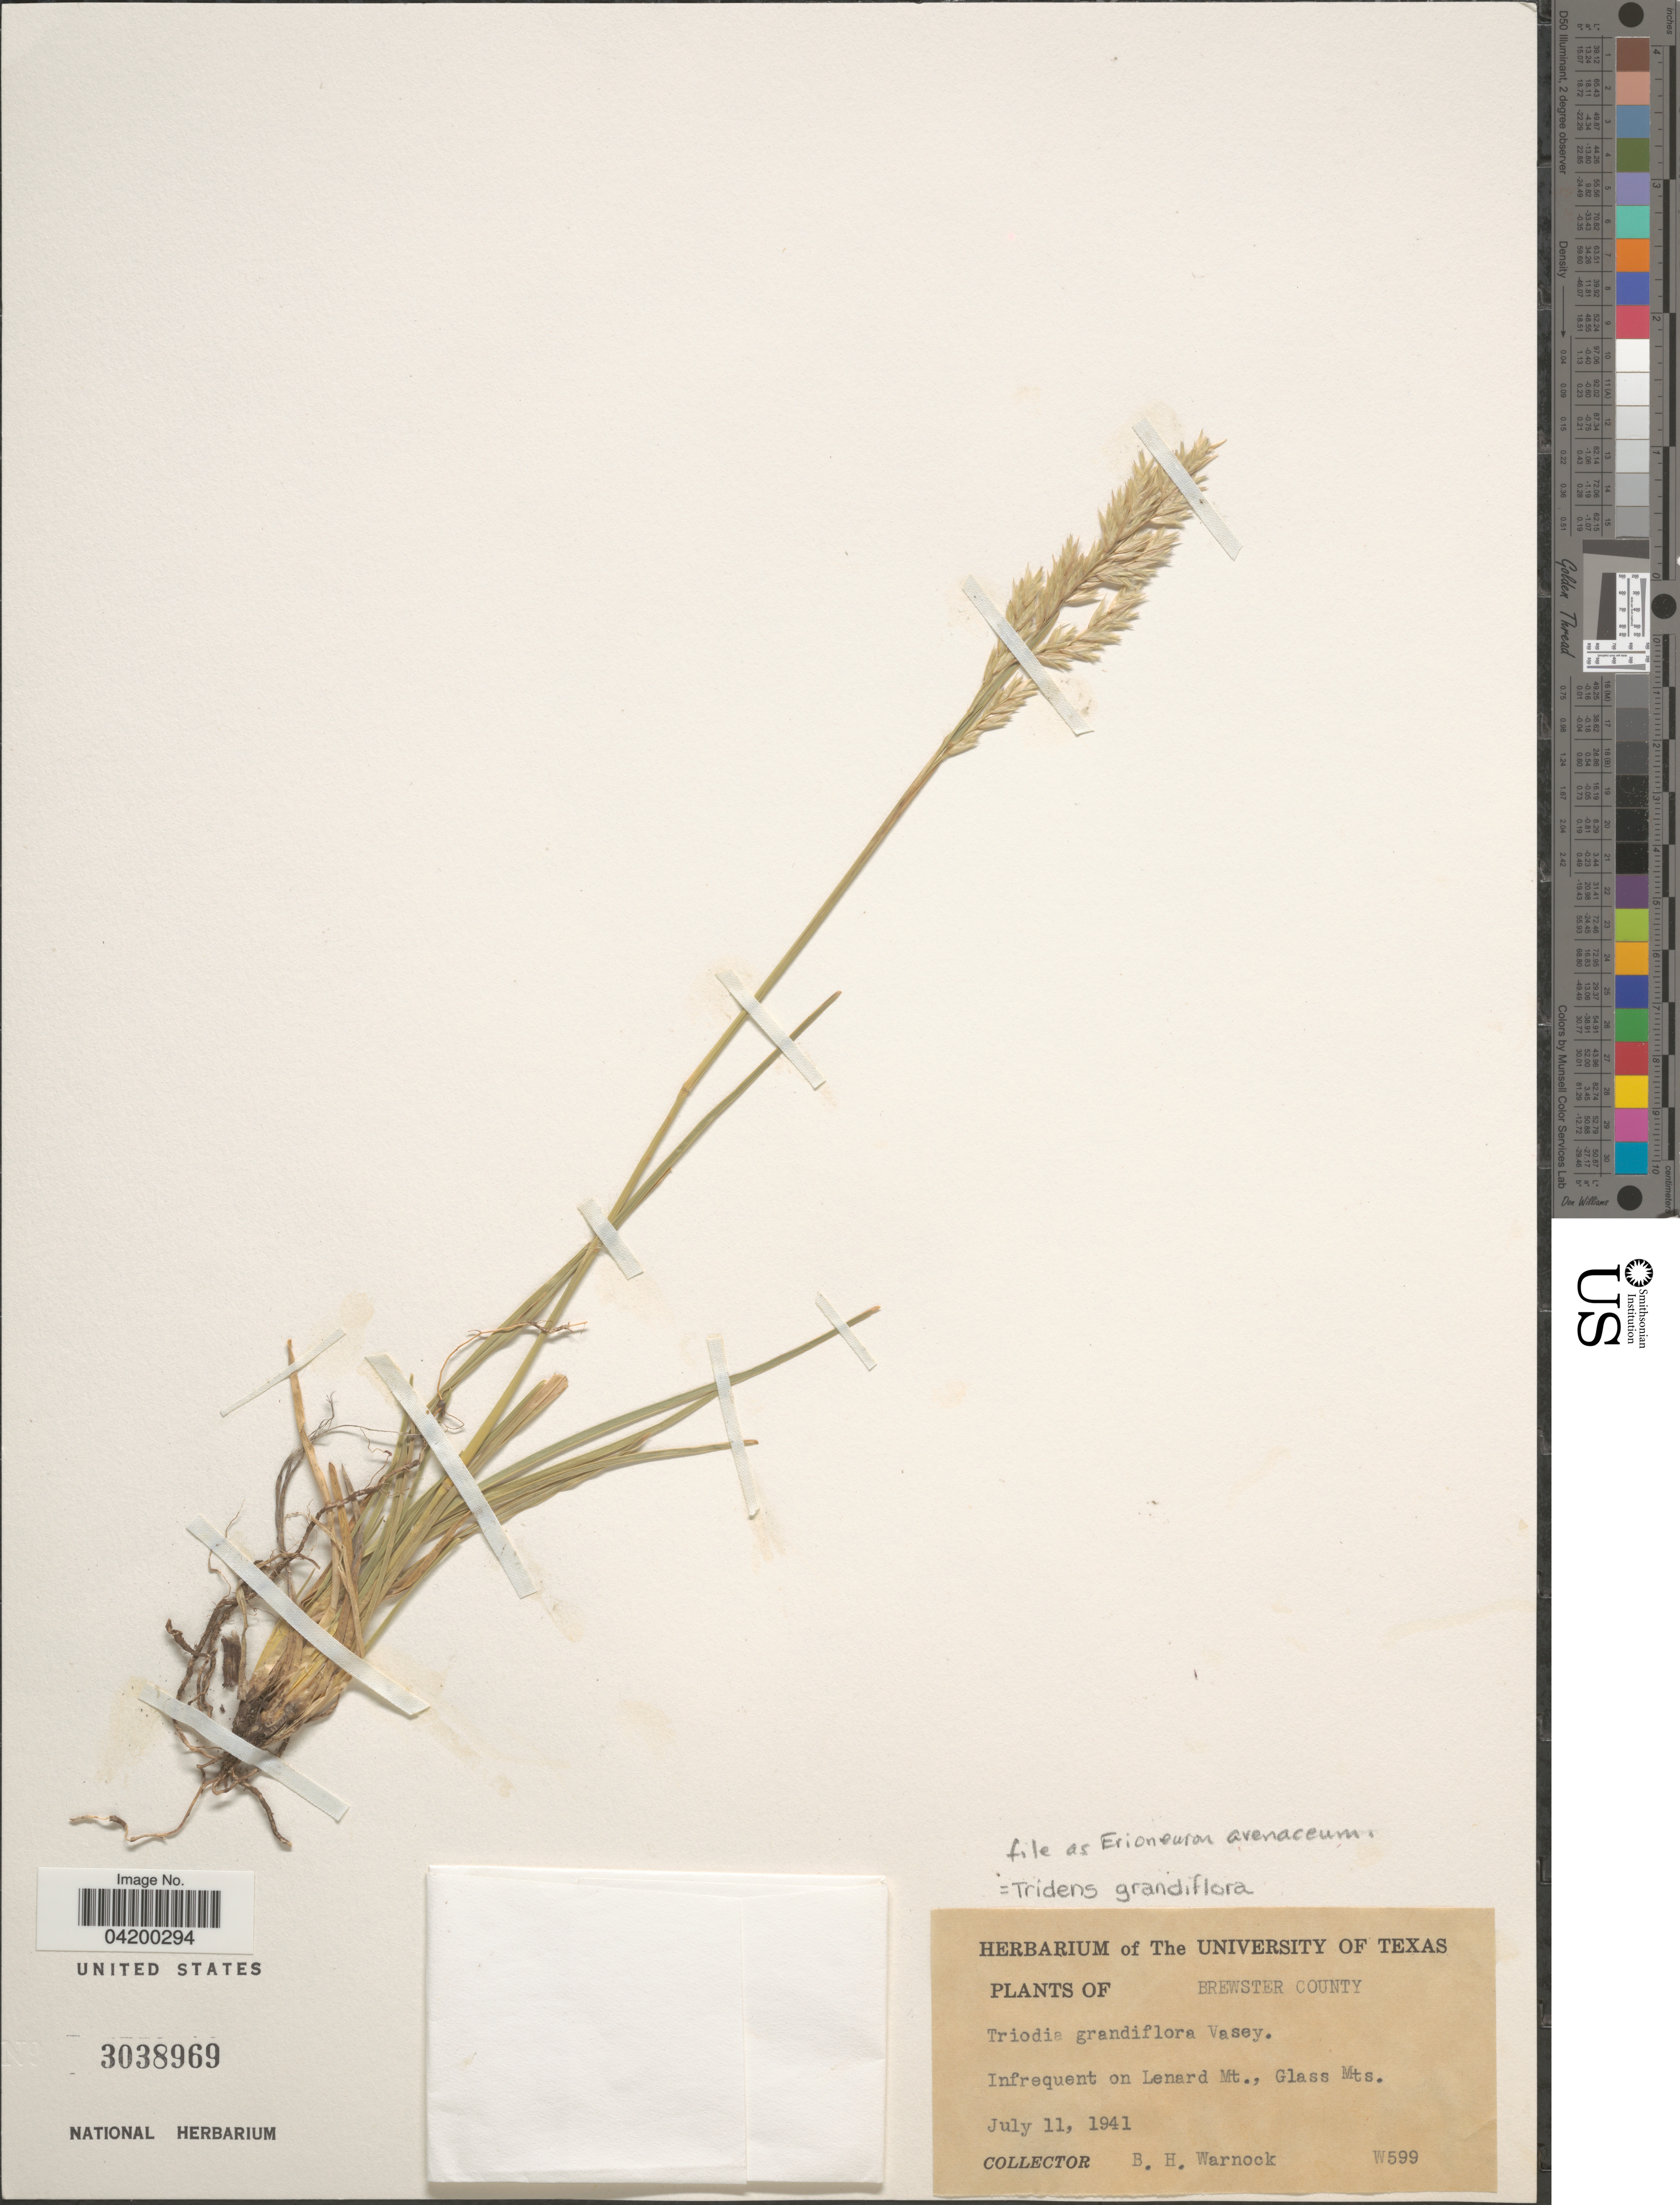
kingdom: Plantae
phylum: Tracheophyta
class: Liliopsida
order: Poales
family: Poaceae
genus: Erioneuron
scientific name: Erioneuron avenaceum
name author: (Kunth) Tateoka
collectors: B. H. Warnock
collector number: W599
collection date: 1941-07-11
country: United States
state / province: Texas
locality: Brewster County. Infrequent on Leonard Mt., Glass Mts.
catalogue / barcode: US 3038969